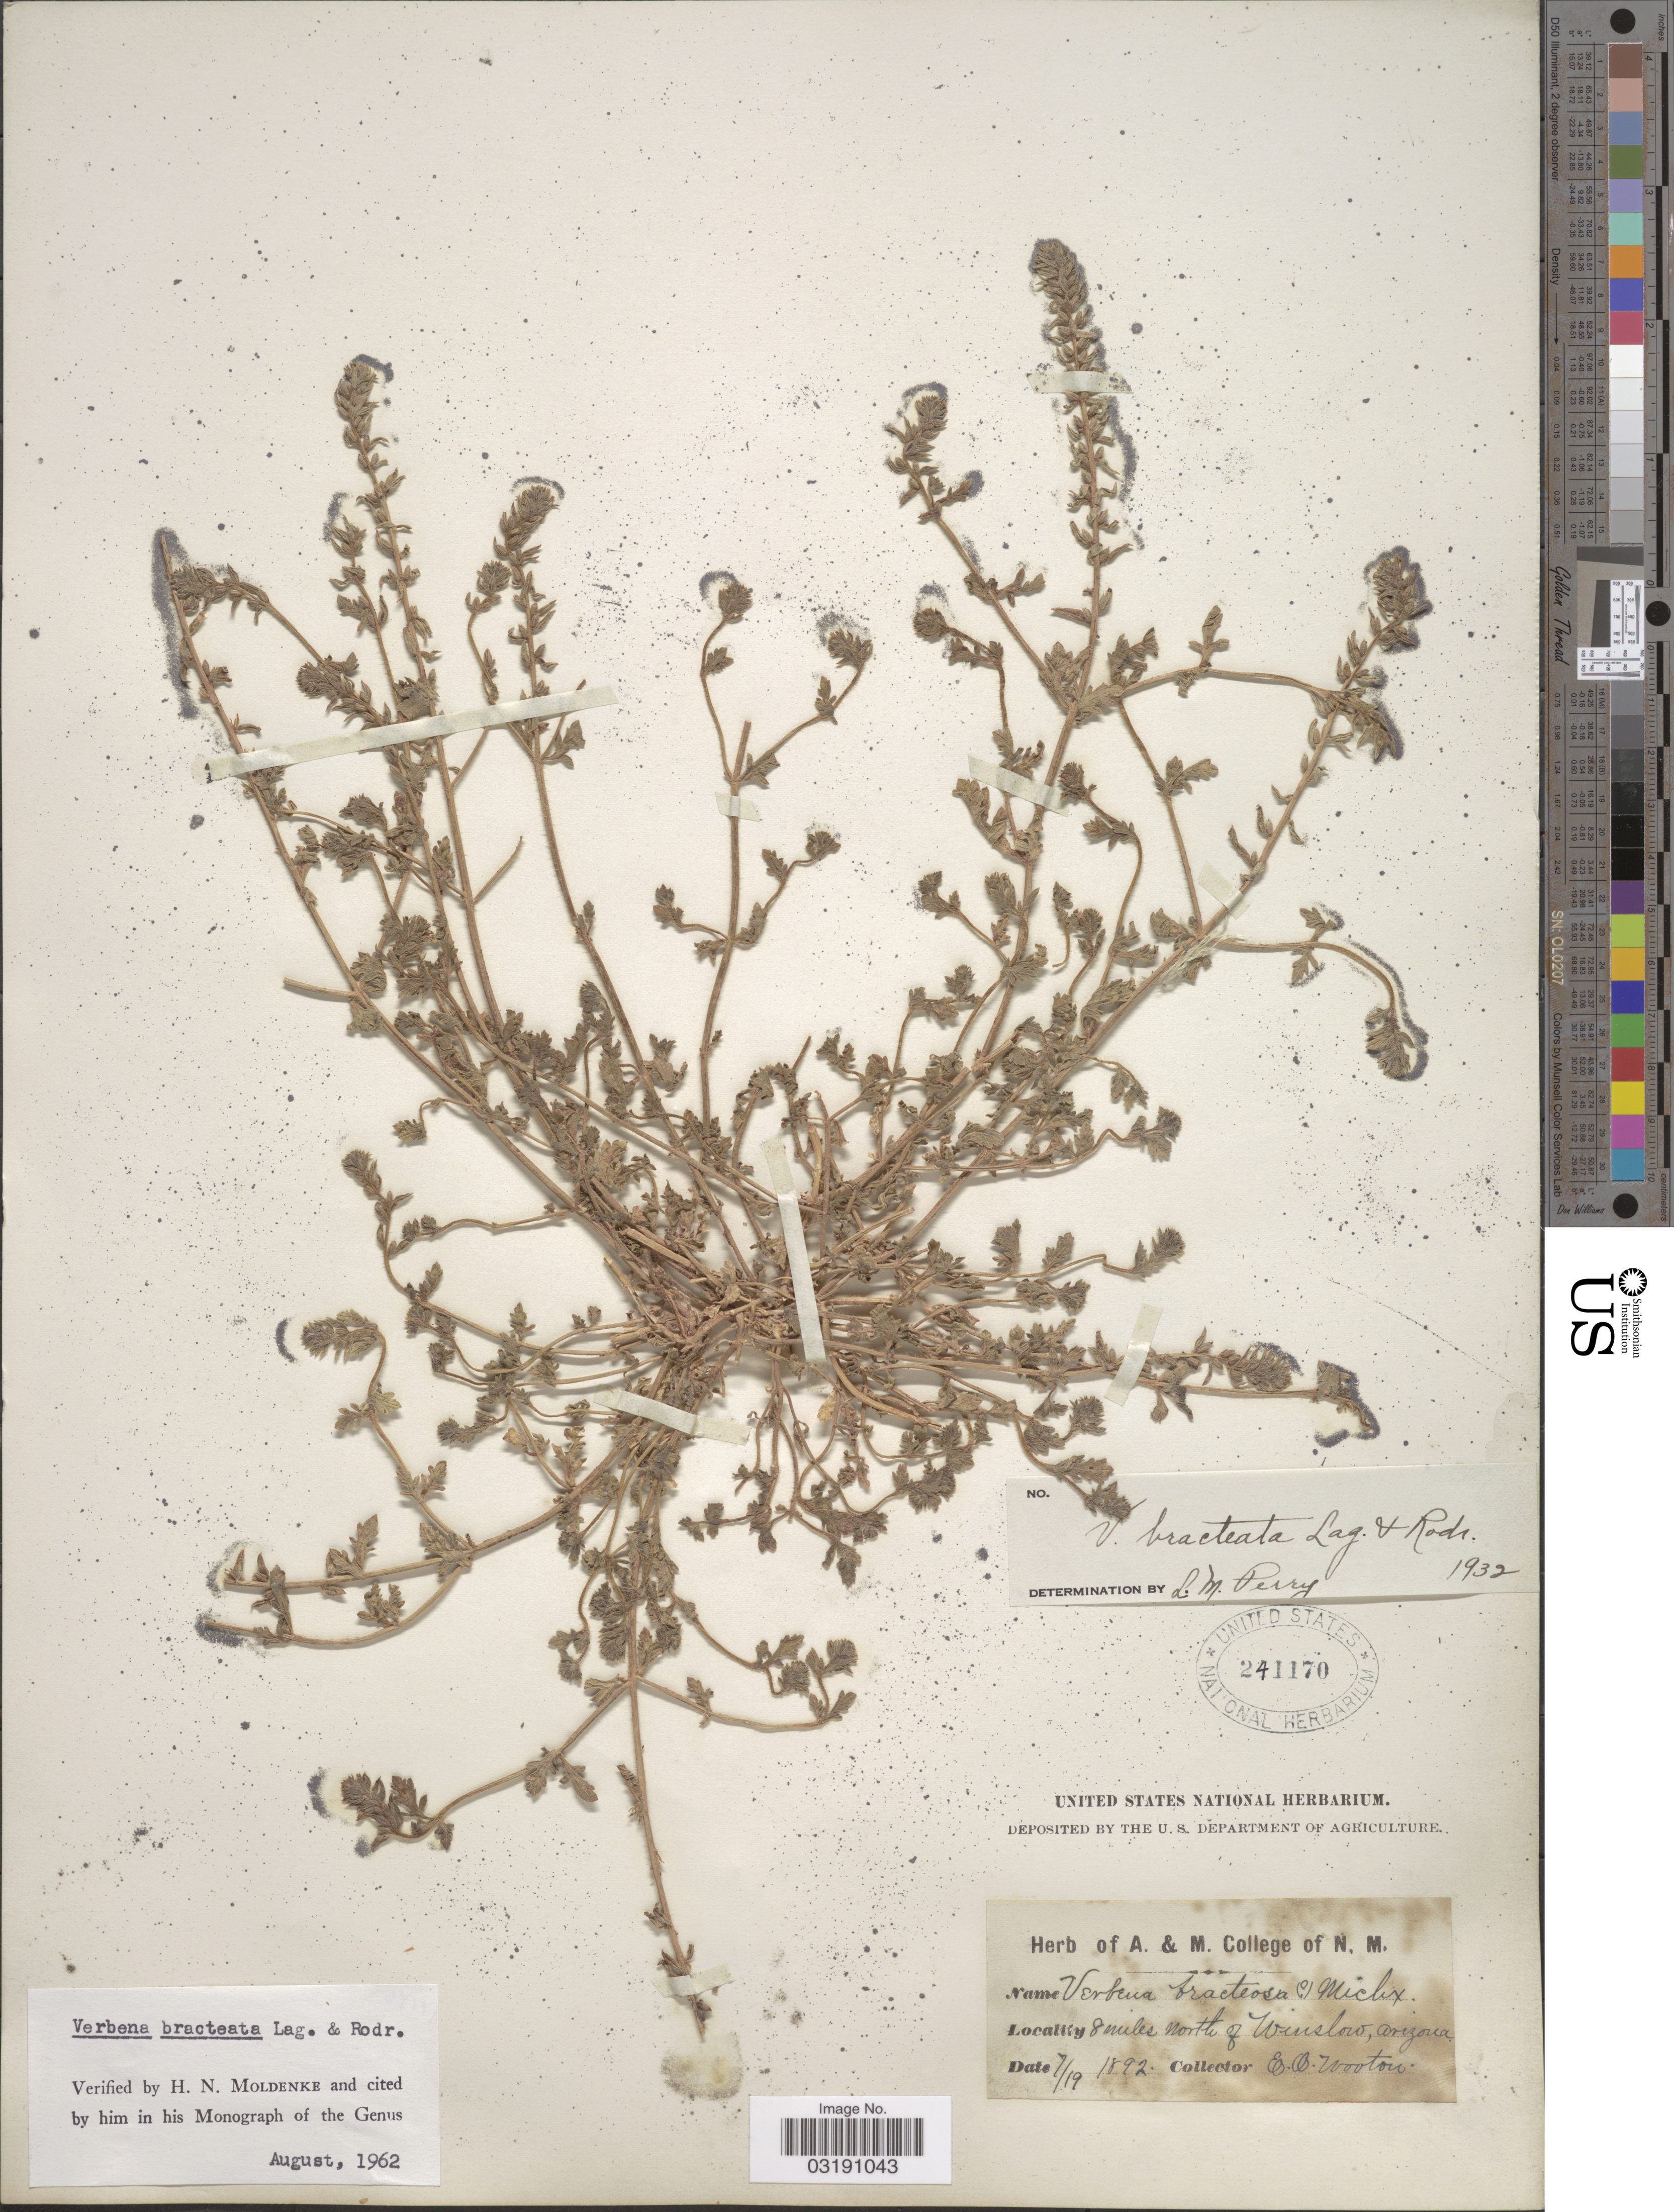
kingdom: Plantae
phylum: Tracheophyta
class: Magnoliopsida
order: Lamiales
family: Verbenaceae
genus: Verbena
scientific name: Verbena bracteata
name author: Cav. ex Lag. & Rodr.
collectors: E. O. Wooton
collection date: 1892-07-19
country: United States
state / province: Arizona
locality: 8 miles north of Winslow.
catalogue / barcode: US 241170